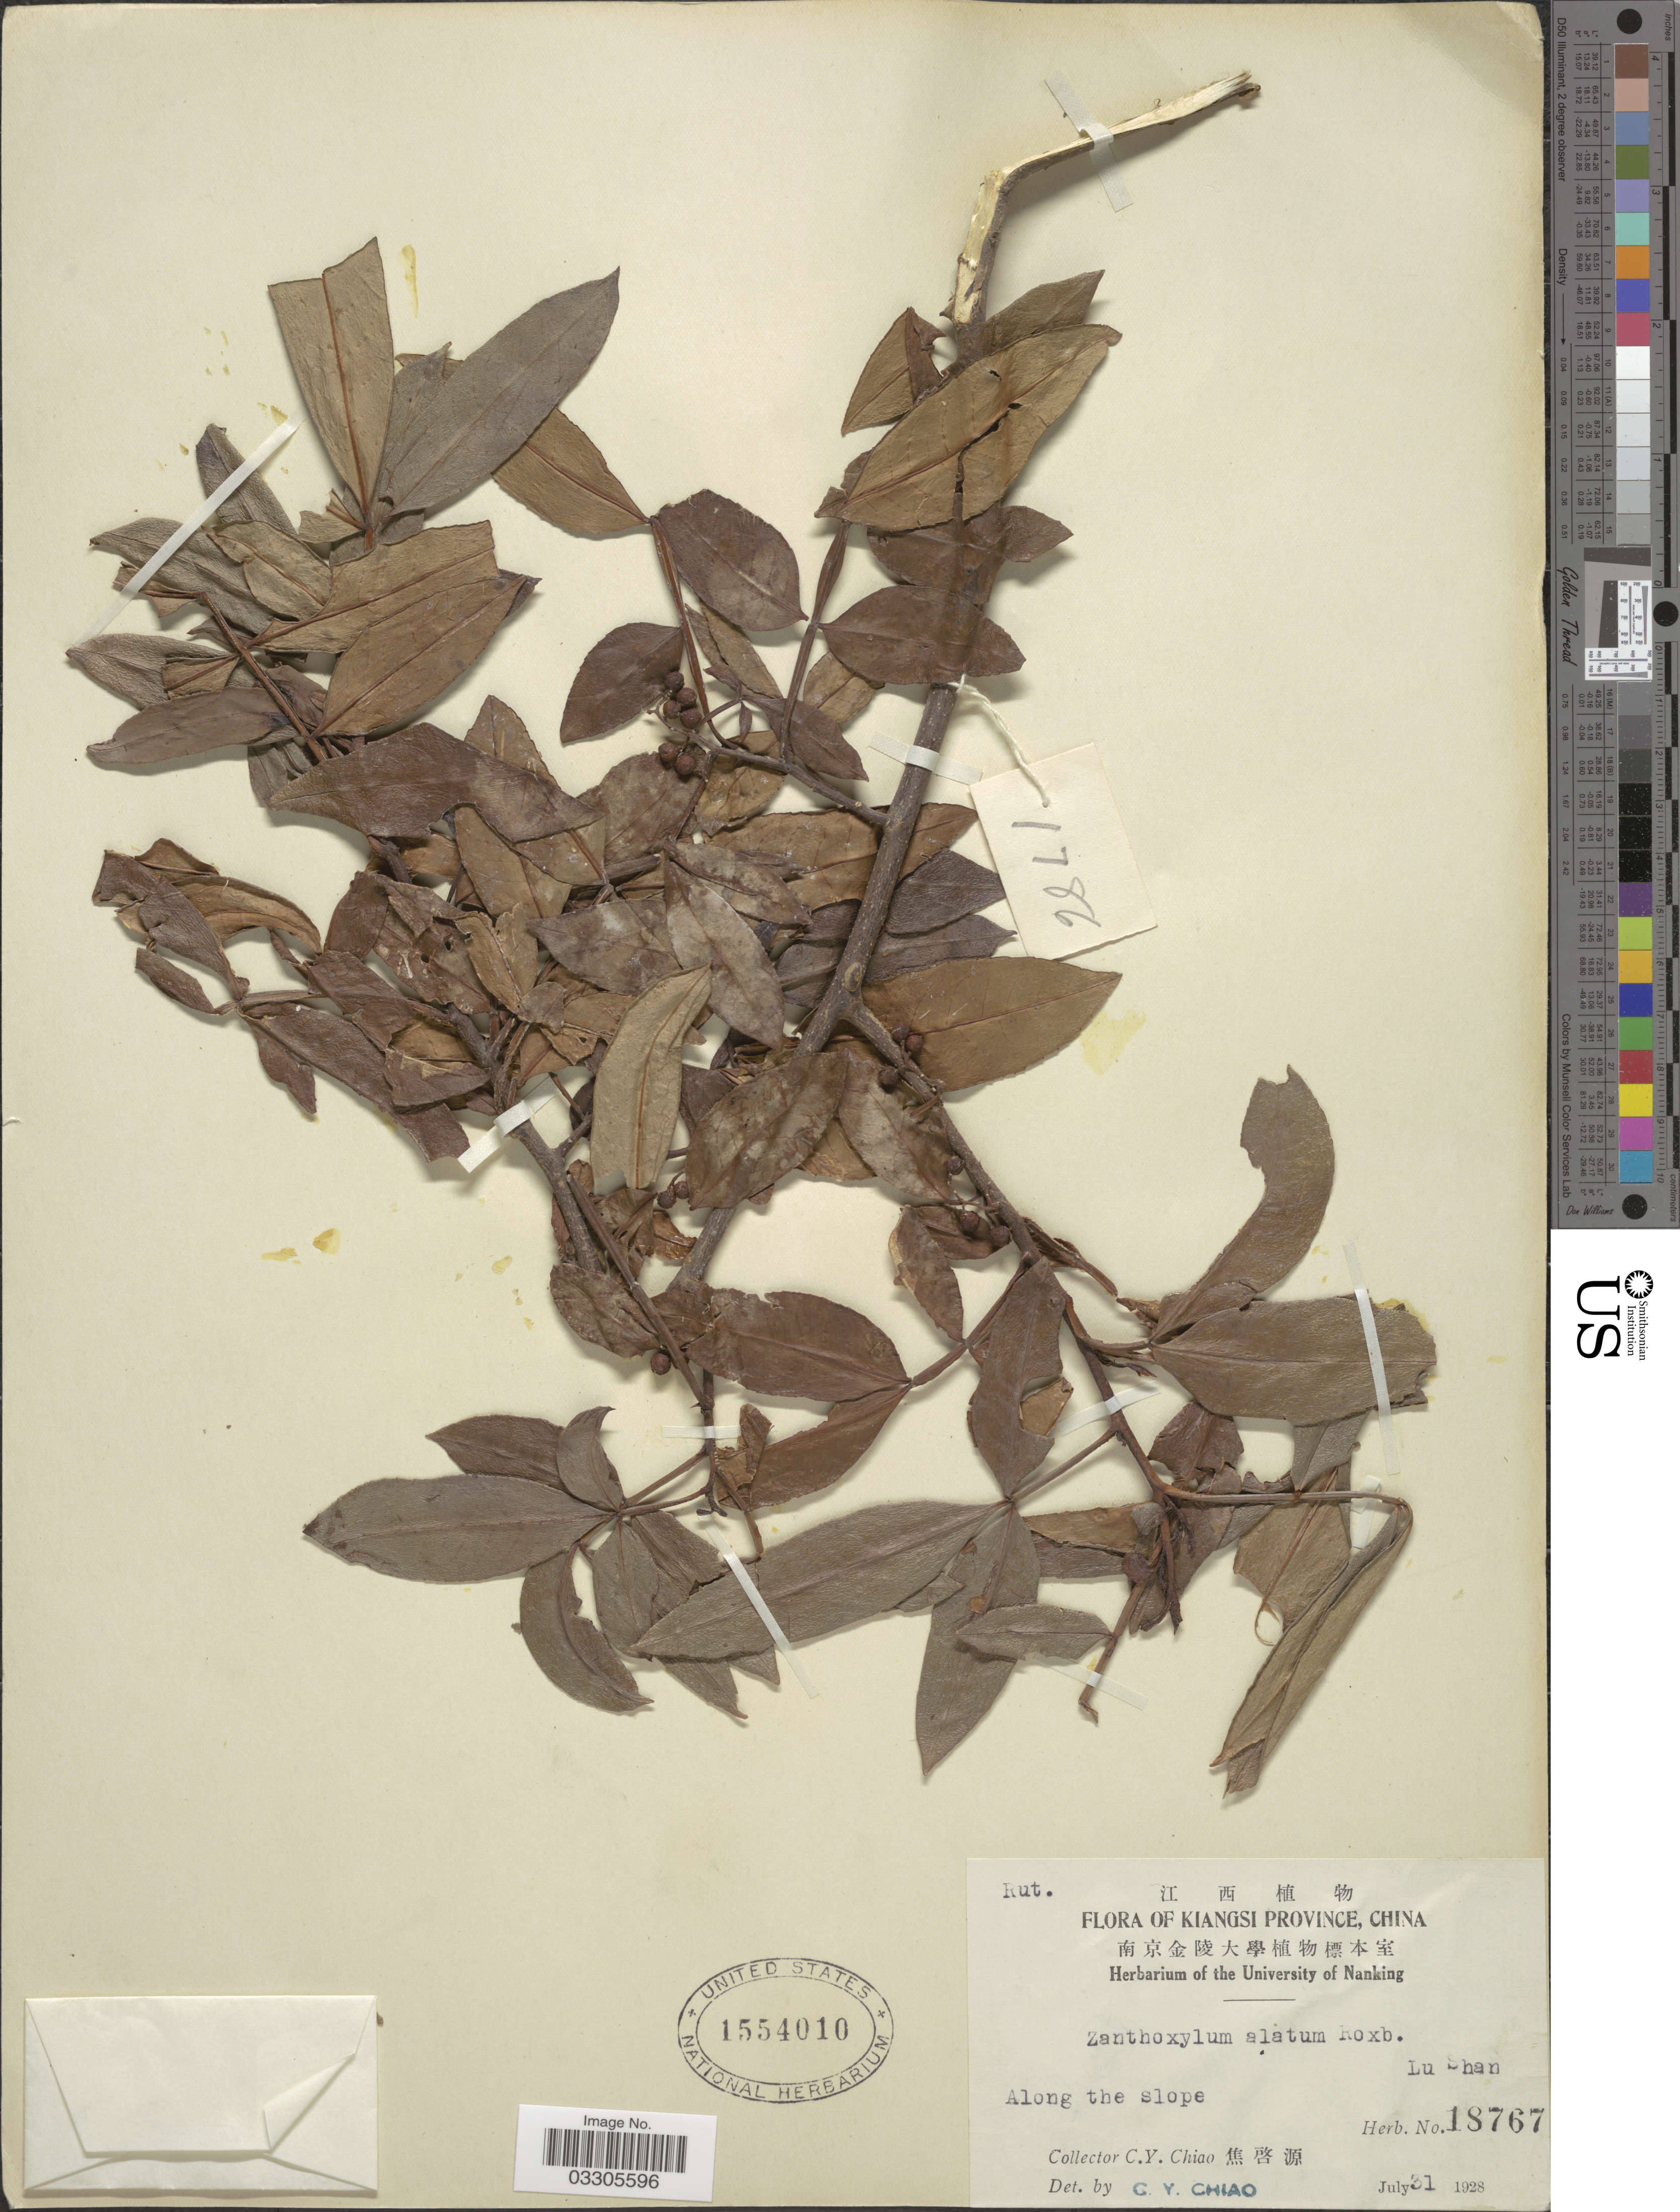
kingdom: Plantae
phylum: Tracheophyta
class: Magnoliopsida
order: Sapindales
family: Rutaceae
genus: Zanthoxylum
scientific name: Zanthoxylum armatum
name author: DC.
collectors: C. Y. Chiao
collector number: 18767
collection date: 1928-07-31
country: China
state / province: Jiangxi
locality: Kiangsi Province, Lu Shan.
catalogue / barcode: US 1554010